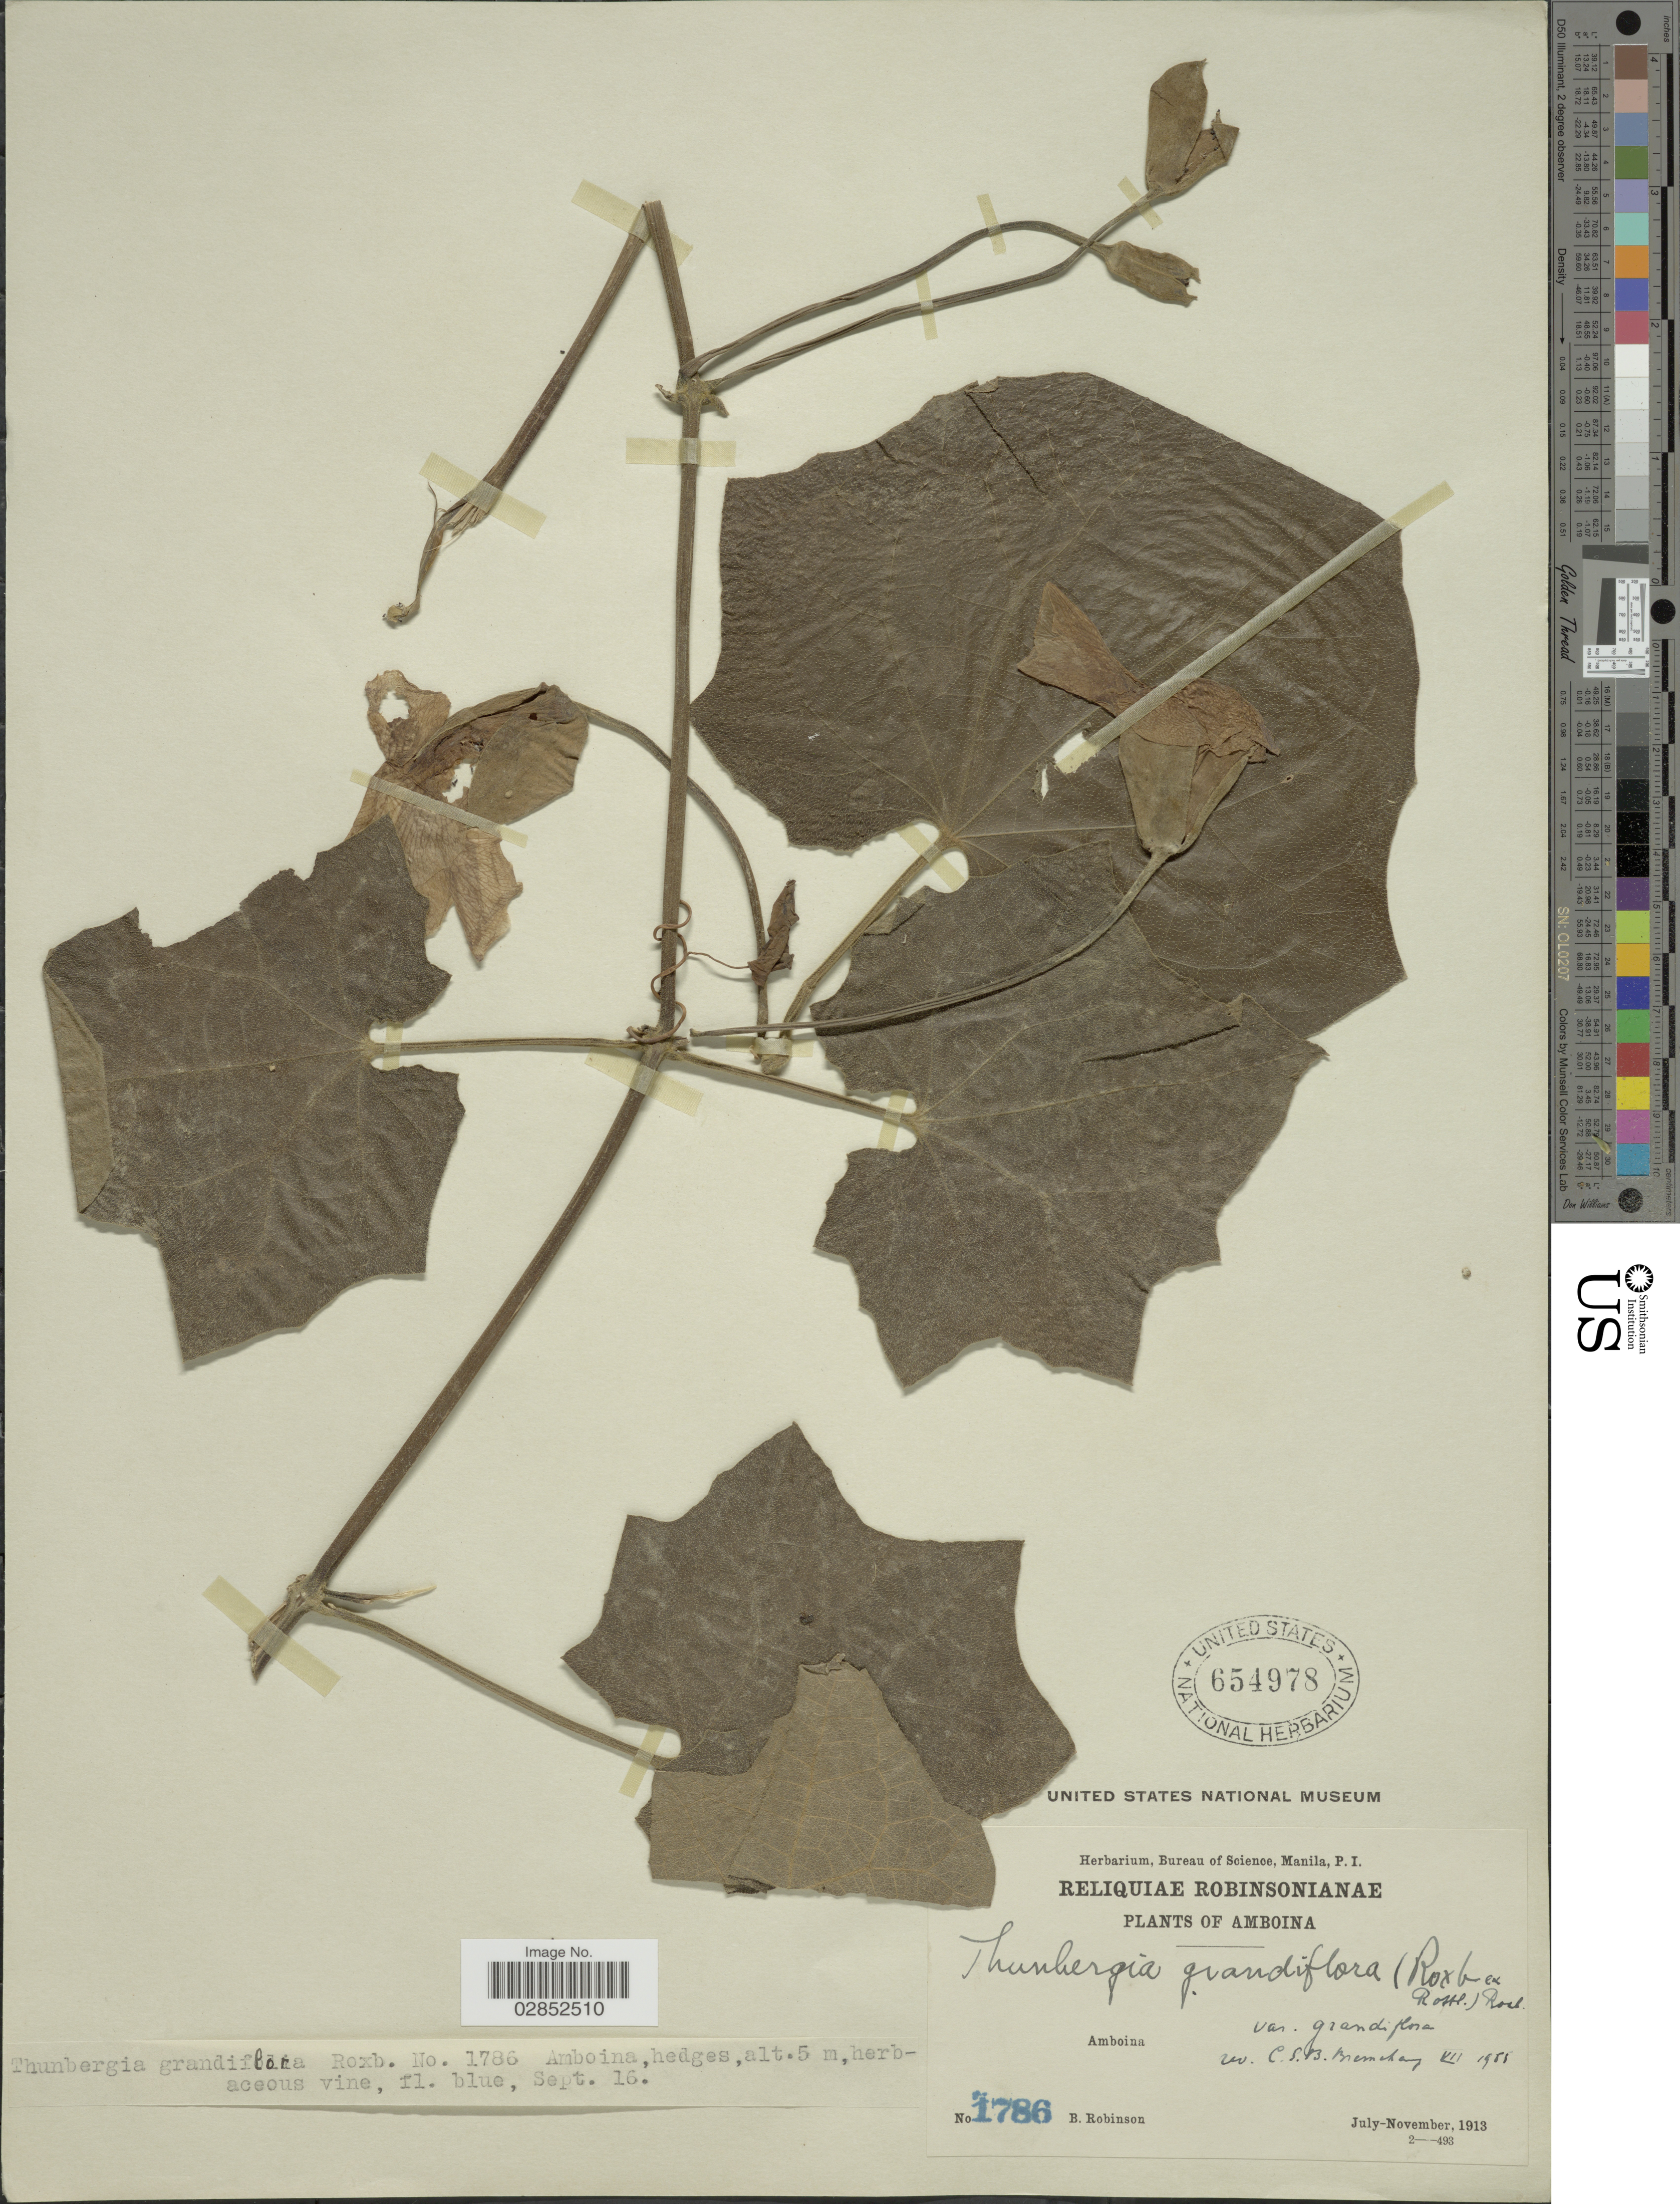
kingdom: Plantae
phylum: Tracheophyta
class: Magnoliopsida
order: Lamiales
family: Acanthaceae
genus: Thunbergia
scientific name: Thunbergia grandiflora 'Alba'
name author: (Roxb. ex Rottler) Roxb.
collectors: B. Robinson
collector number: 1786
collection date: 1913-07/1913-11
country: Indonesia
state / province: Maluku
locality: Amboina.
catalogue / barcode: US 654978